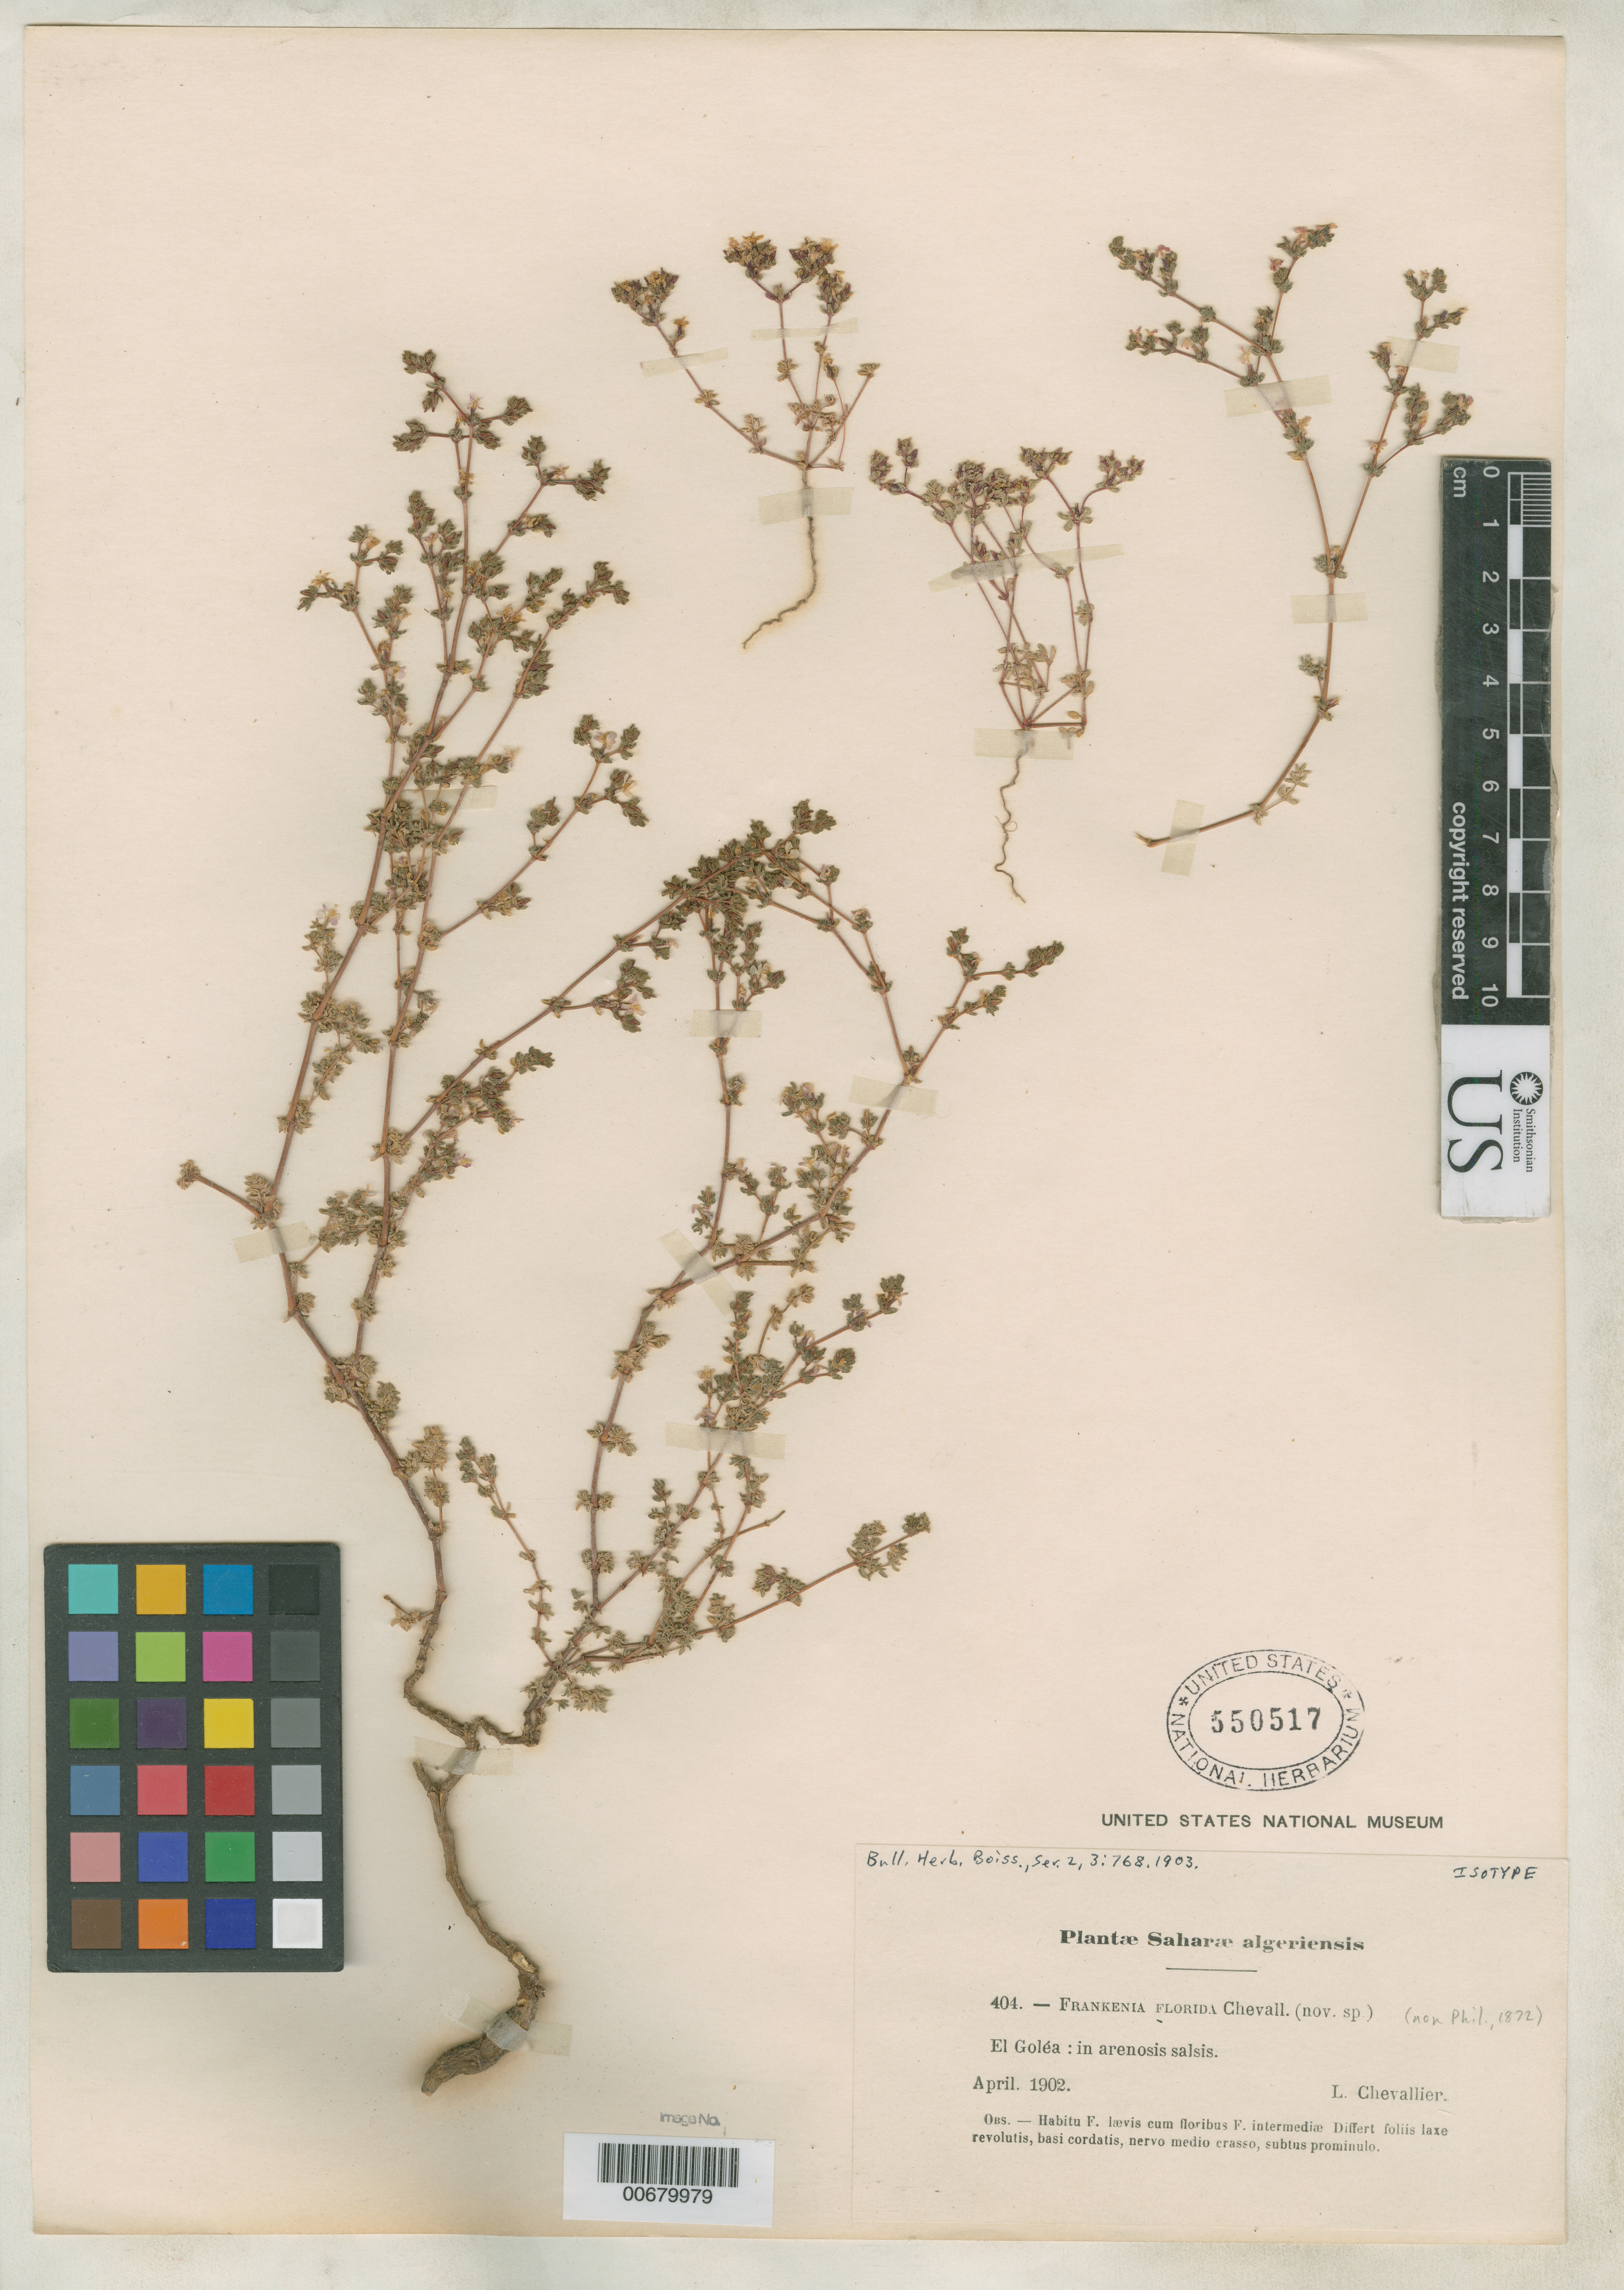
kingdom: Plantae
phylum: Tracheophyta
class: Magnoliopsida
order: Caryophyllales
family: Frankeniaceae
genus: Frankenia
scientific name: Frankenia florida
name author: L. Chevall.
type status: Isotype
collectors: L. Chevallier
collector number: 404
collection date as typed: Apr 1902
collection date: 1902-04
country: Algeria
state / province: Ghardaia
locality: El Golea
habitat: In arenosis salsis.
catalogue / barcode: US 550517